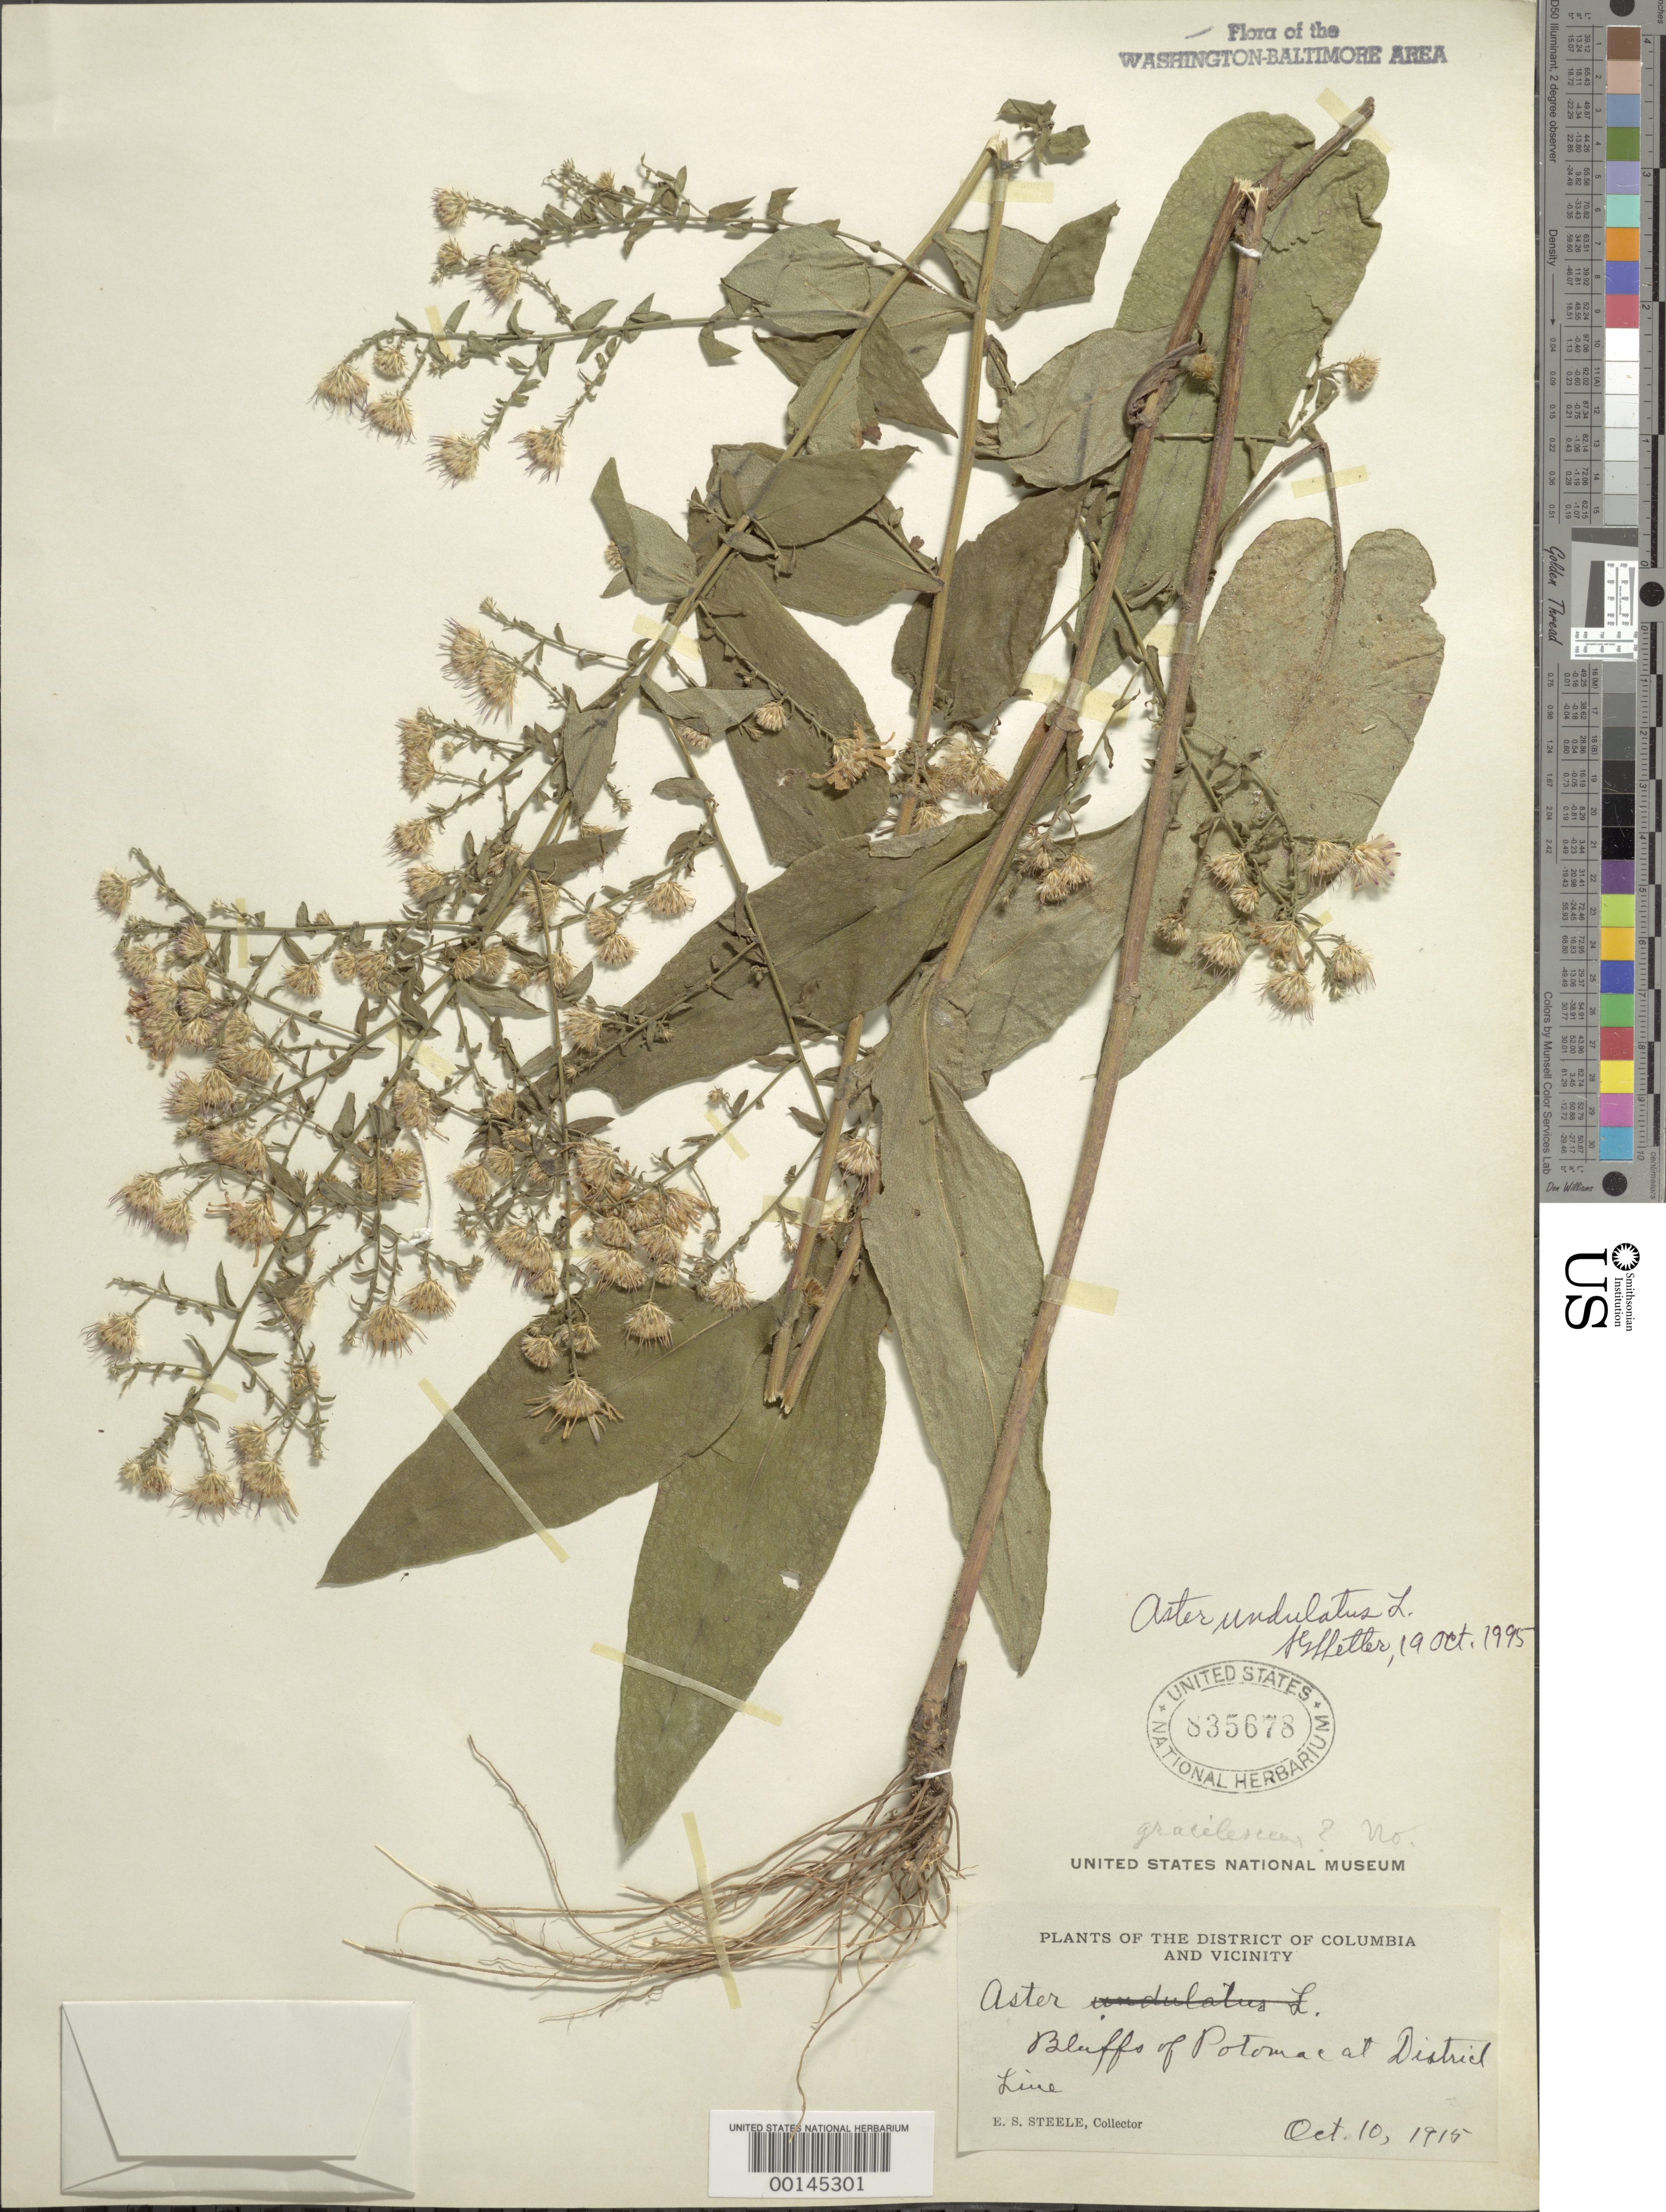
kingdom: Plantae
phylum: Tracheophyta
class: Magnoliopsida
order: Asterales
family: Asteraceae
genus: Symphyotrichum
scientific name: Symphyotrichum undulatum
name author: (L.) G.L. Nesom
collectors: E. C. Leonard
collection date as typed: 10 Oct 1915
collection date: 1915-10-10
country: United States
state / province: District of Columbia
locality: Potomac Bluffs District Line C. & O. Canal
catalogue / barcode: US 835678